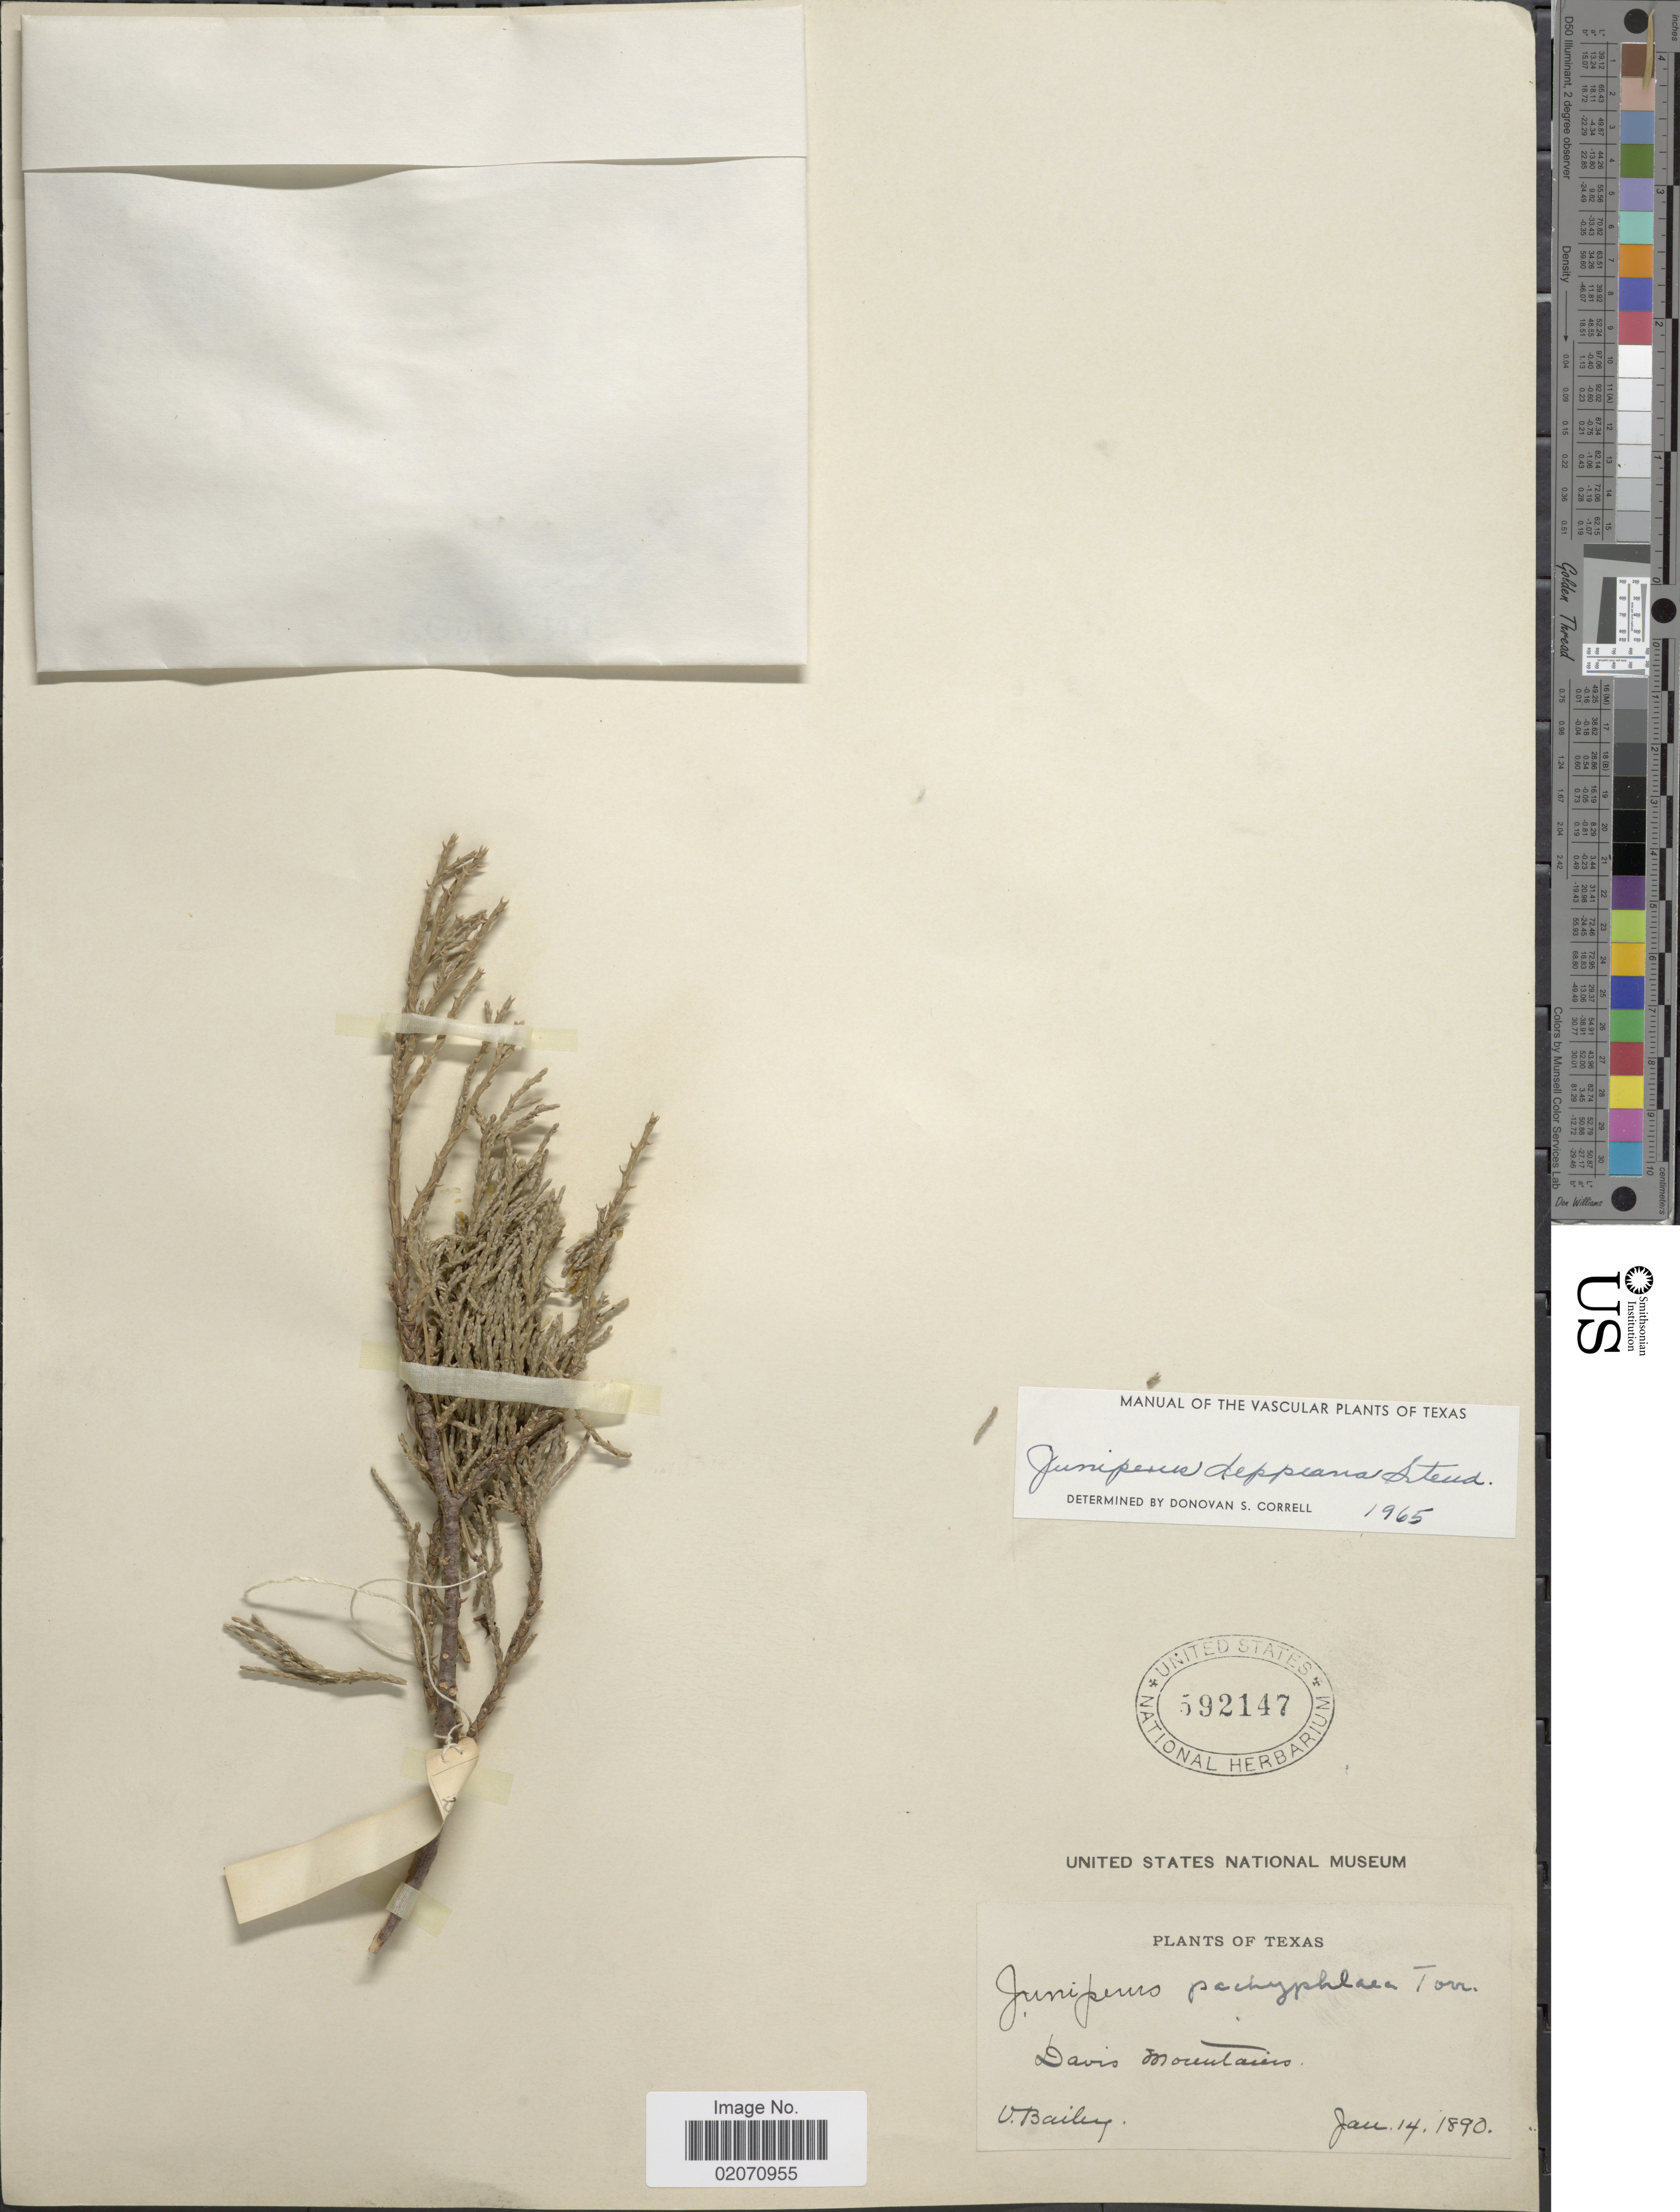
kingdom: Plantae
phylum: Tracheophyta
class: Pinopsida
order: Pinales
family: Cupressaceae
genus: Juniperus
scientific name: Juniperus deppeana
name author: Steud.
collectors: V. L. Bailey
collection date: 1890-01-14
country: United States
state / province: Texas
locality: Davis Mountains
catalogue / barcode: US 592147